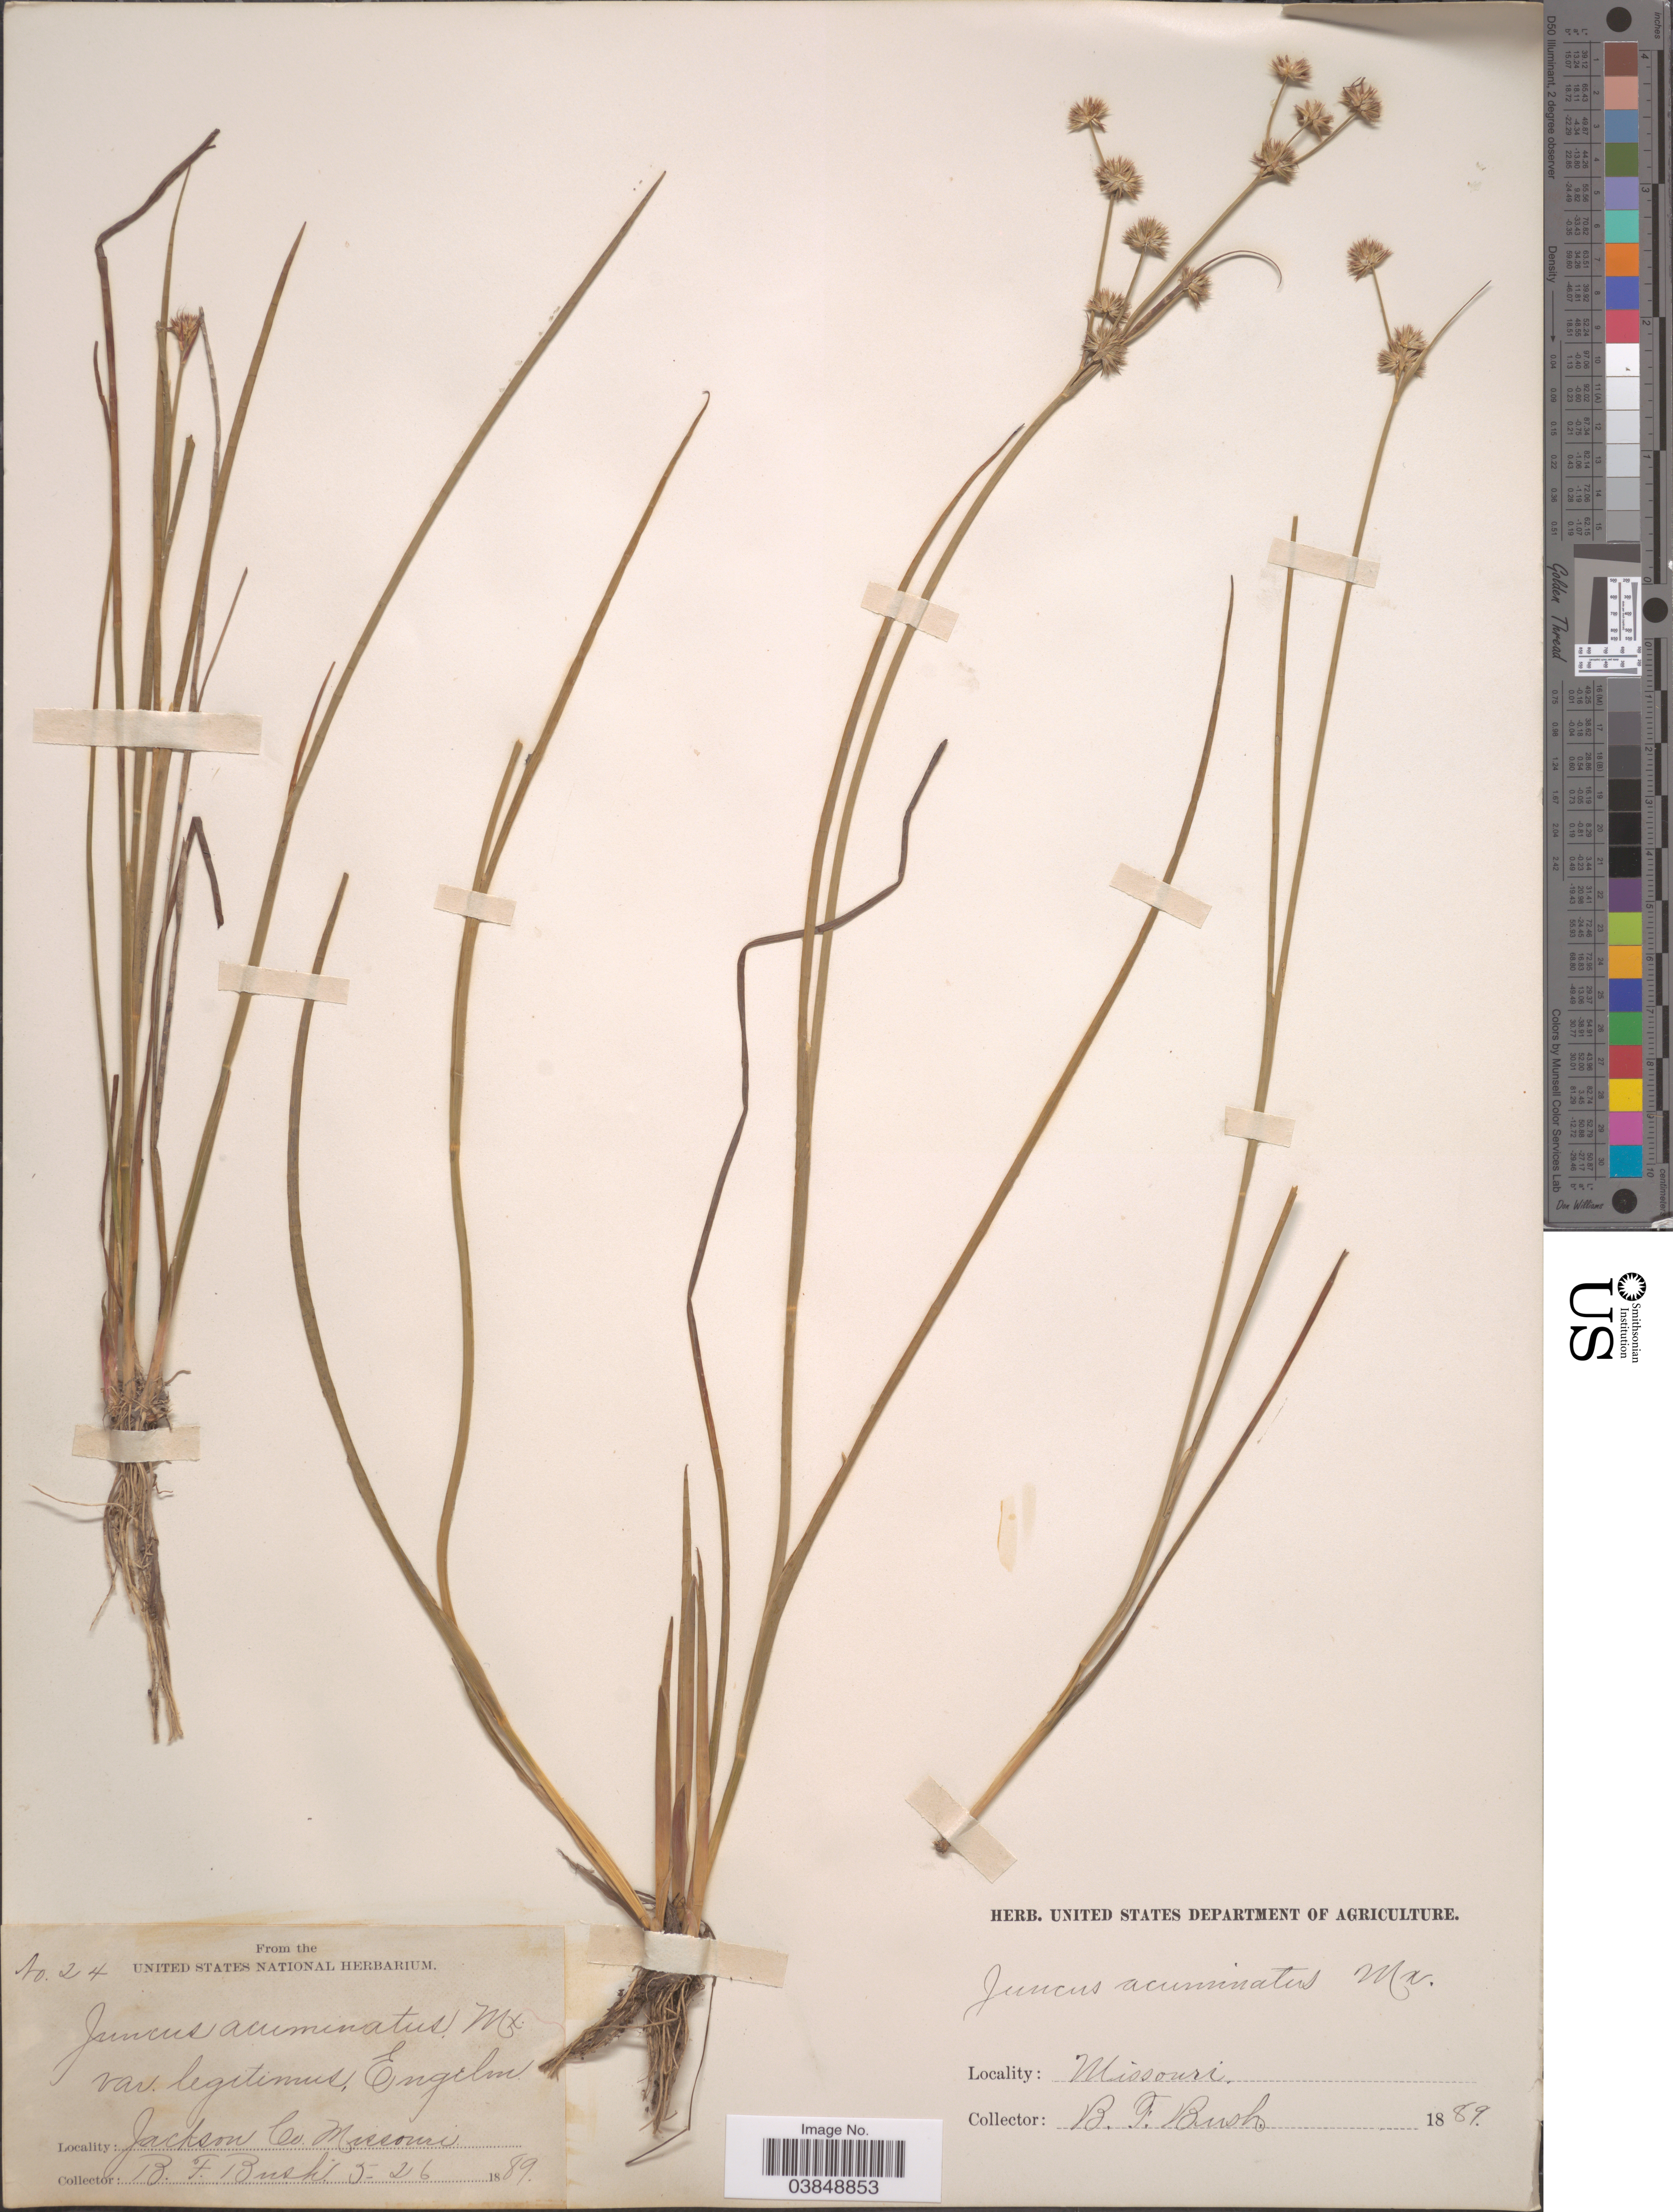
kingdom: Plantae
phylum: Tracheophyta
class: Liliopsida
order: Poales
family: Juncaceae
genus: Juncus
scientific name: Juncus acuminatus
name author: Michx.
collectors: B. F. Bush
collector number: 24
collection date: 1889-05-26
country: United States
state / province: Missouri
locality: Jackson Co.